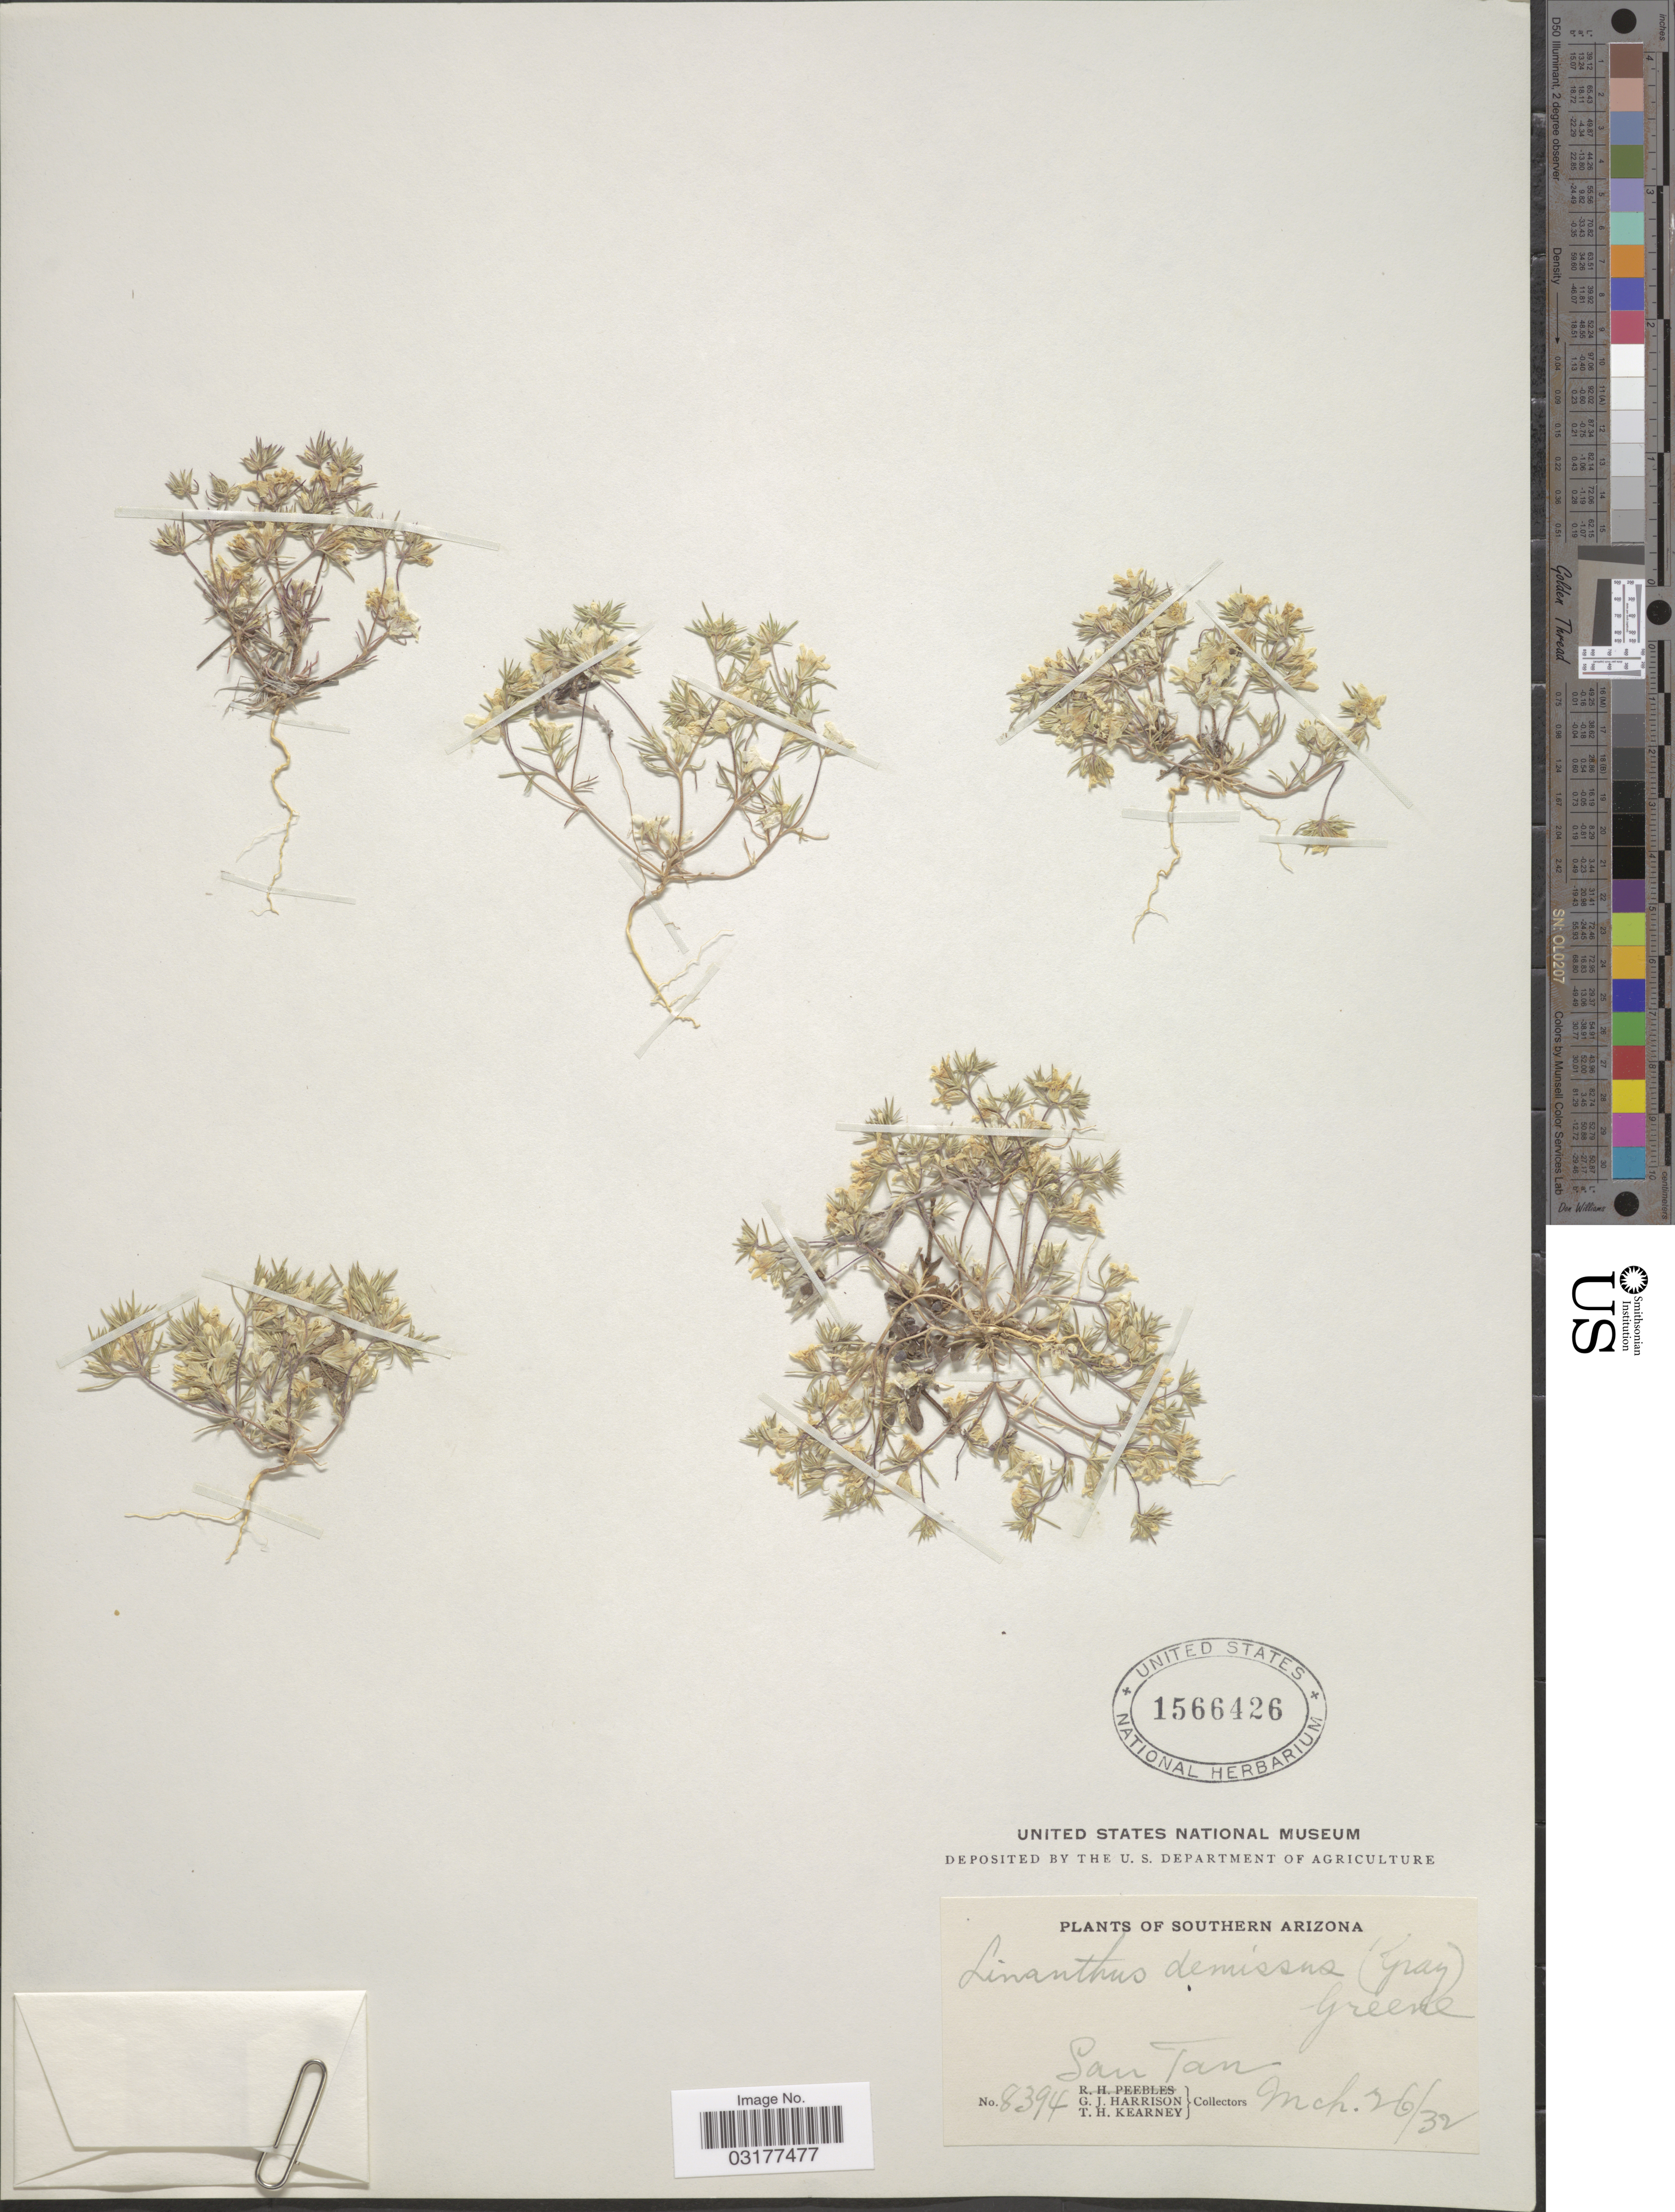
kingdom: Plantae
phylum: Tracheophyta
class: Magnoliopsida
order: Ericales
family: Polemoniaceae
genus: Linanthus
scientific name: Linanthus demissus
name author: (A. Gray) Greene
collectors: G. J. Harrison & T. H. Kearney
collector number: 8394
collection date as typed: Transcribed d/m/y: 26/3/32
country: United States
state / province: Arizona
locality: Southern Arizona. San Tan.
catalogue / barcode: US 1566426